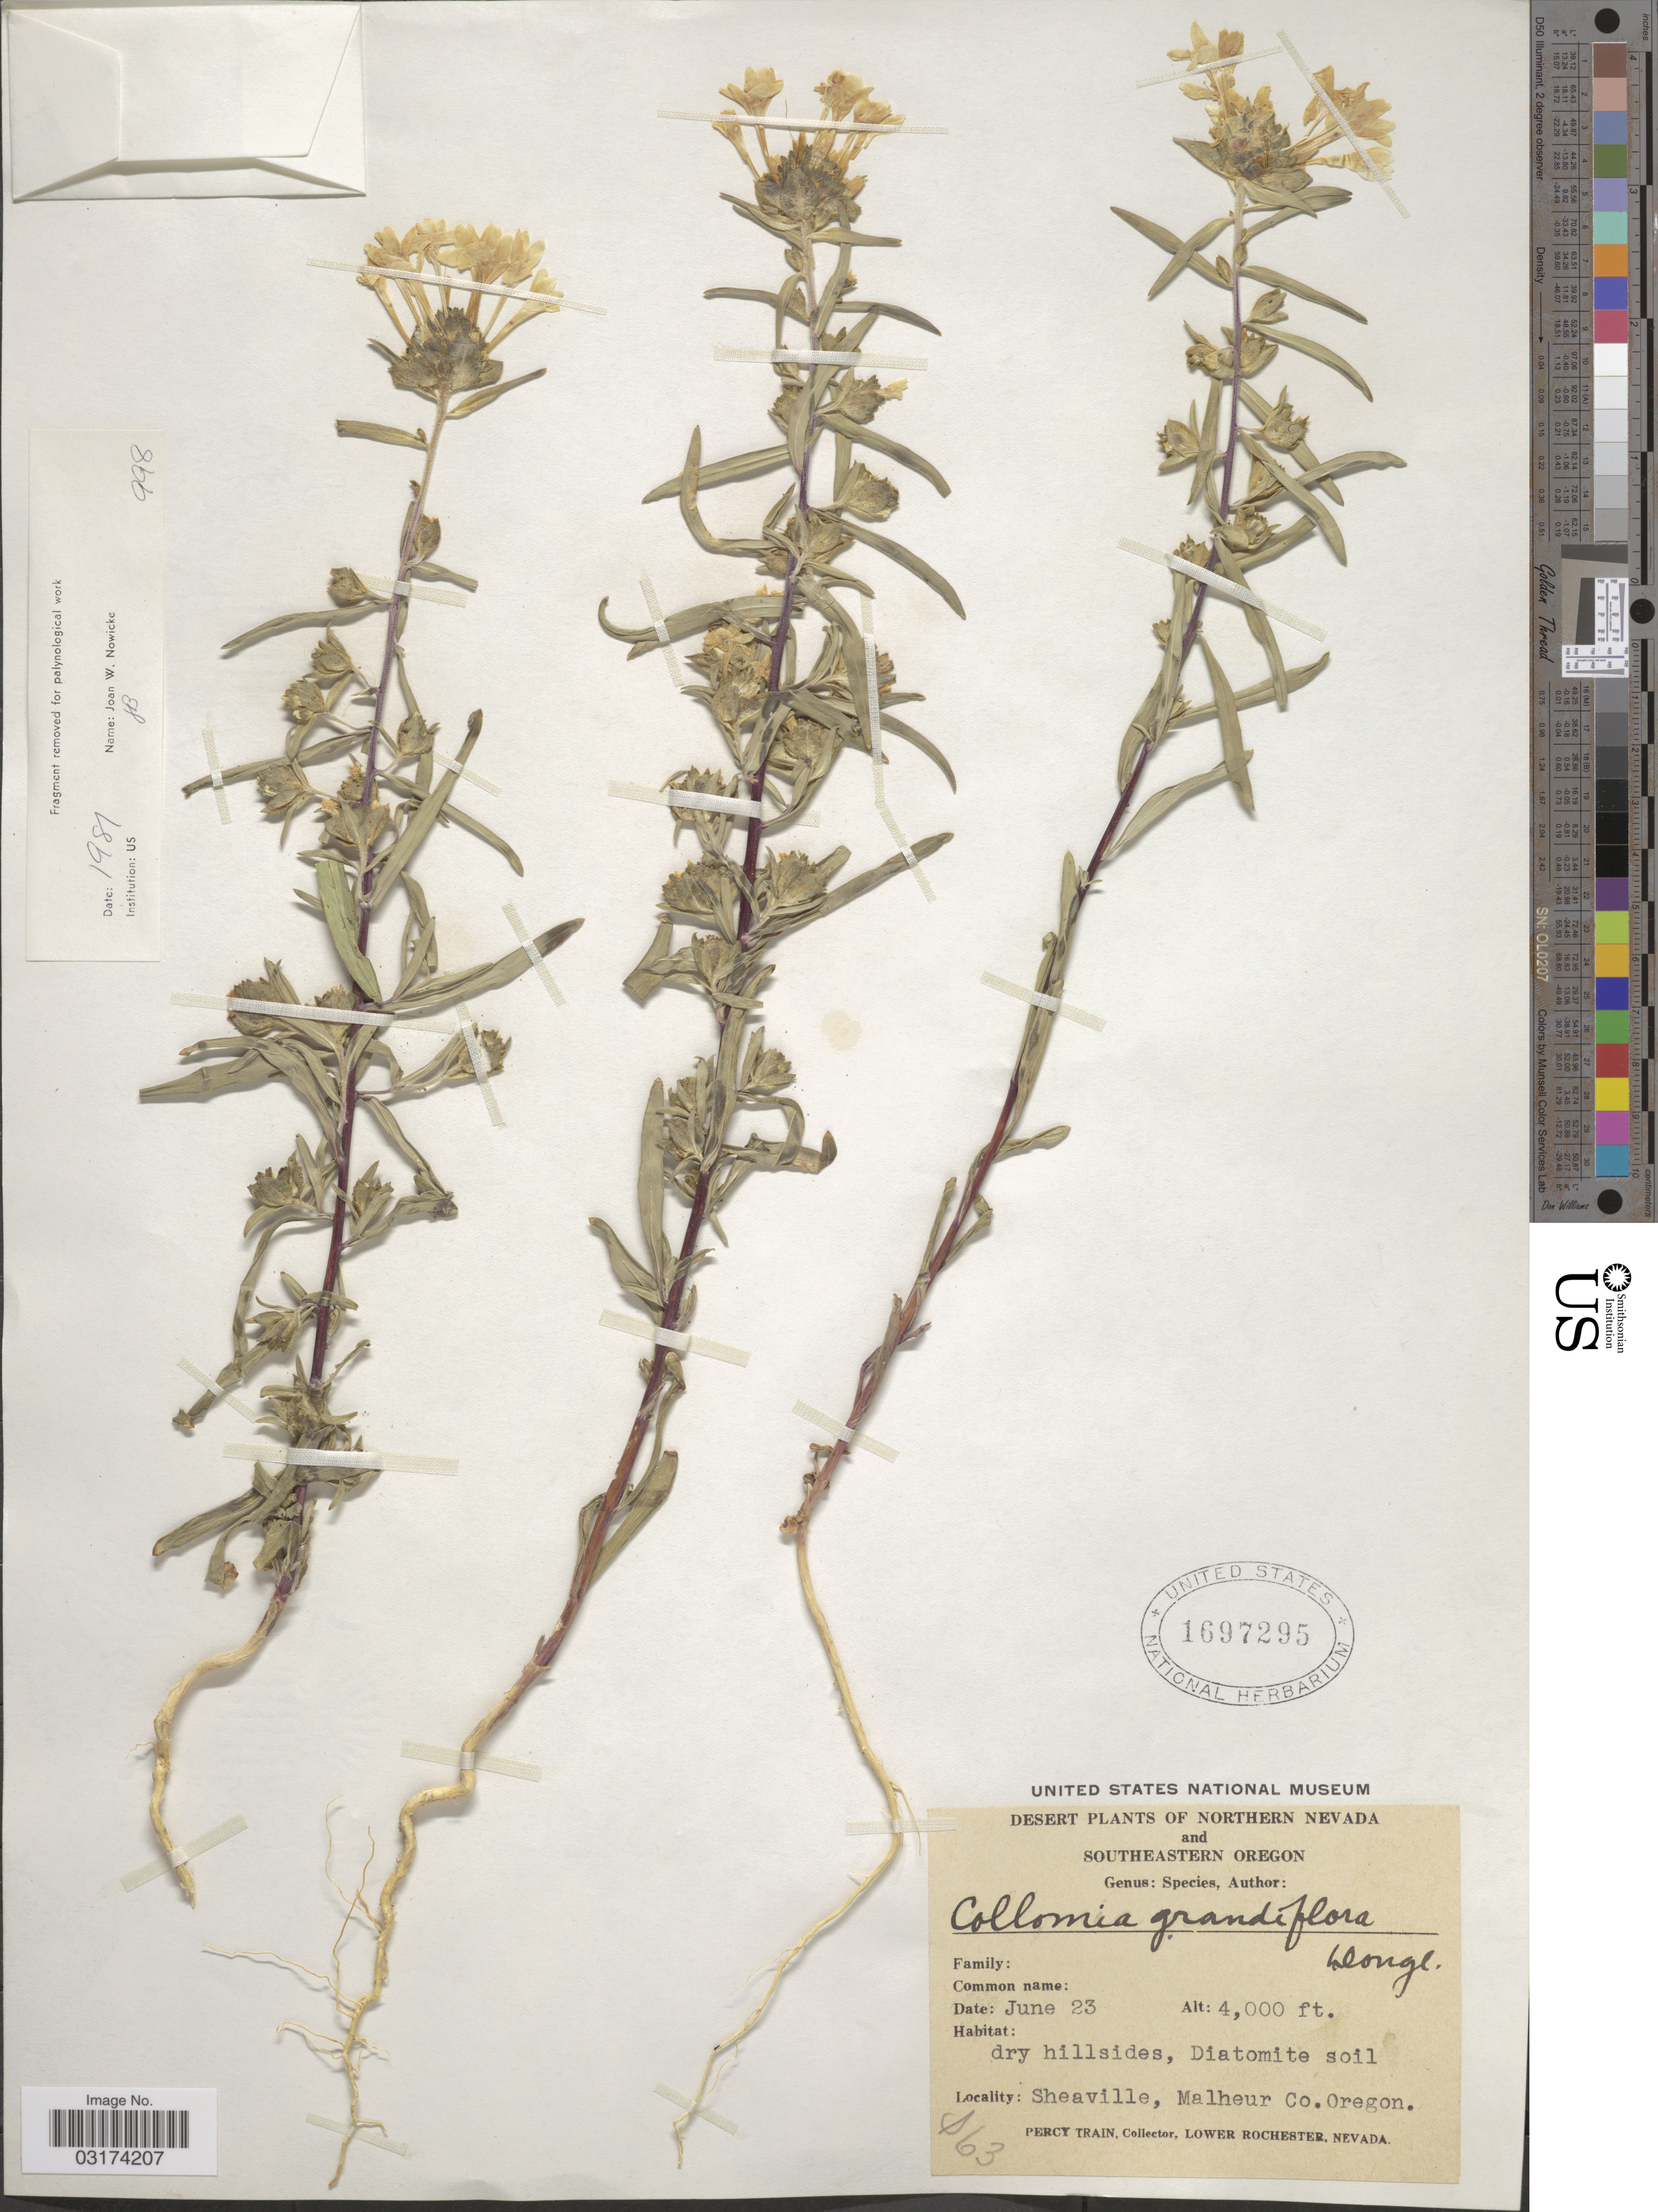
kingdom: Plantae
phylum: Tracheophyta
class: Magnoliopsida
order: Ericales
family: Polemoniaceae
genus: Collomia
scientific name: Collomia grandiflora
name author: Douglas ex Lindl.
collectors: P. Train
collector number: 863*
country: United States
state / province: Oregon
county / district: Malheur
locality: Southeastern Oregon. Sheaville, Malheur Co. Oregon.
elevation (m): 1219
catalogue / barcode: US 1697295